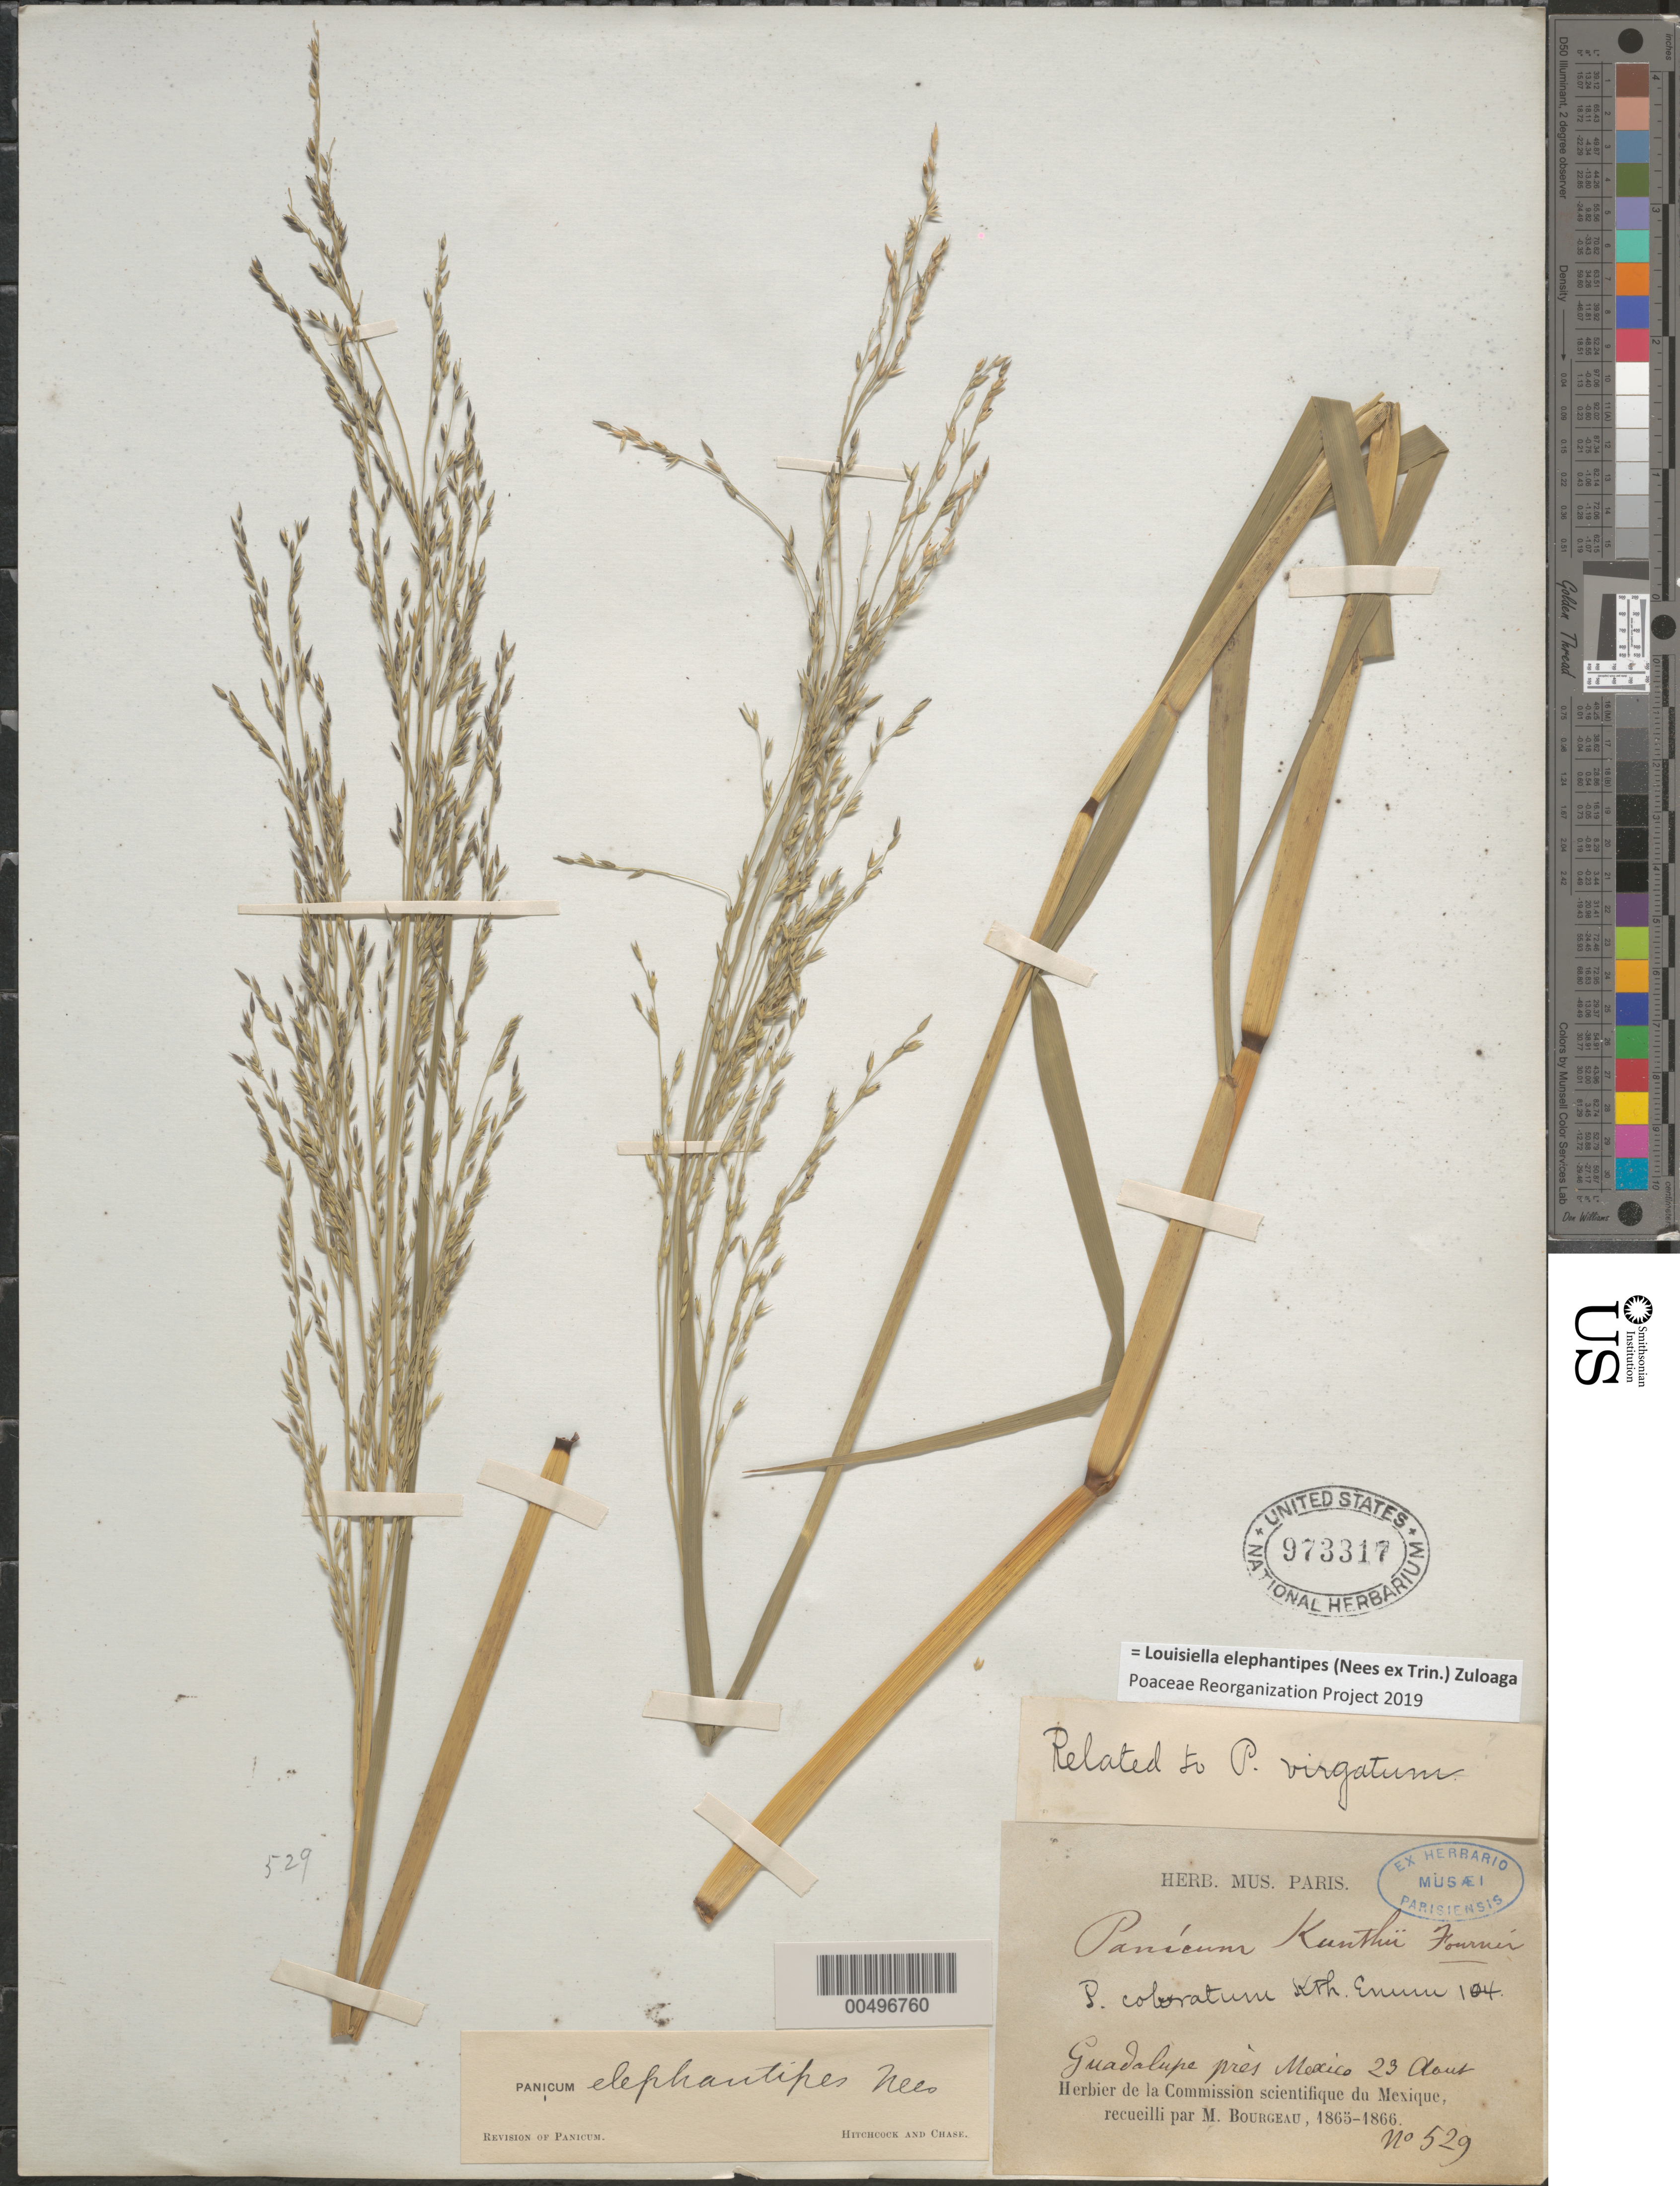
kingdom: Plantae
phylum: Tracheophyta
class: Liliopsida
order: Poales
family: Poaceae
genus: Panicum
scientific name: Panicum sucosum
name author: Hitchc. & Chase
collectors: E. Bourgeau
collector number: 529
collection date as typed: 23 Aug 1865 or 23 Aug 1866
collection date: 1865-08-23 or 1866-08-23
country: Mexico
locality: Guadalupe prŠs Mexico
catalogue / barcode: US 973317